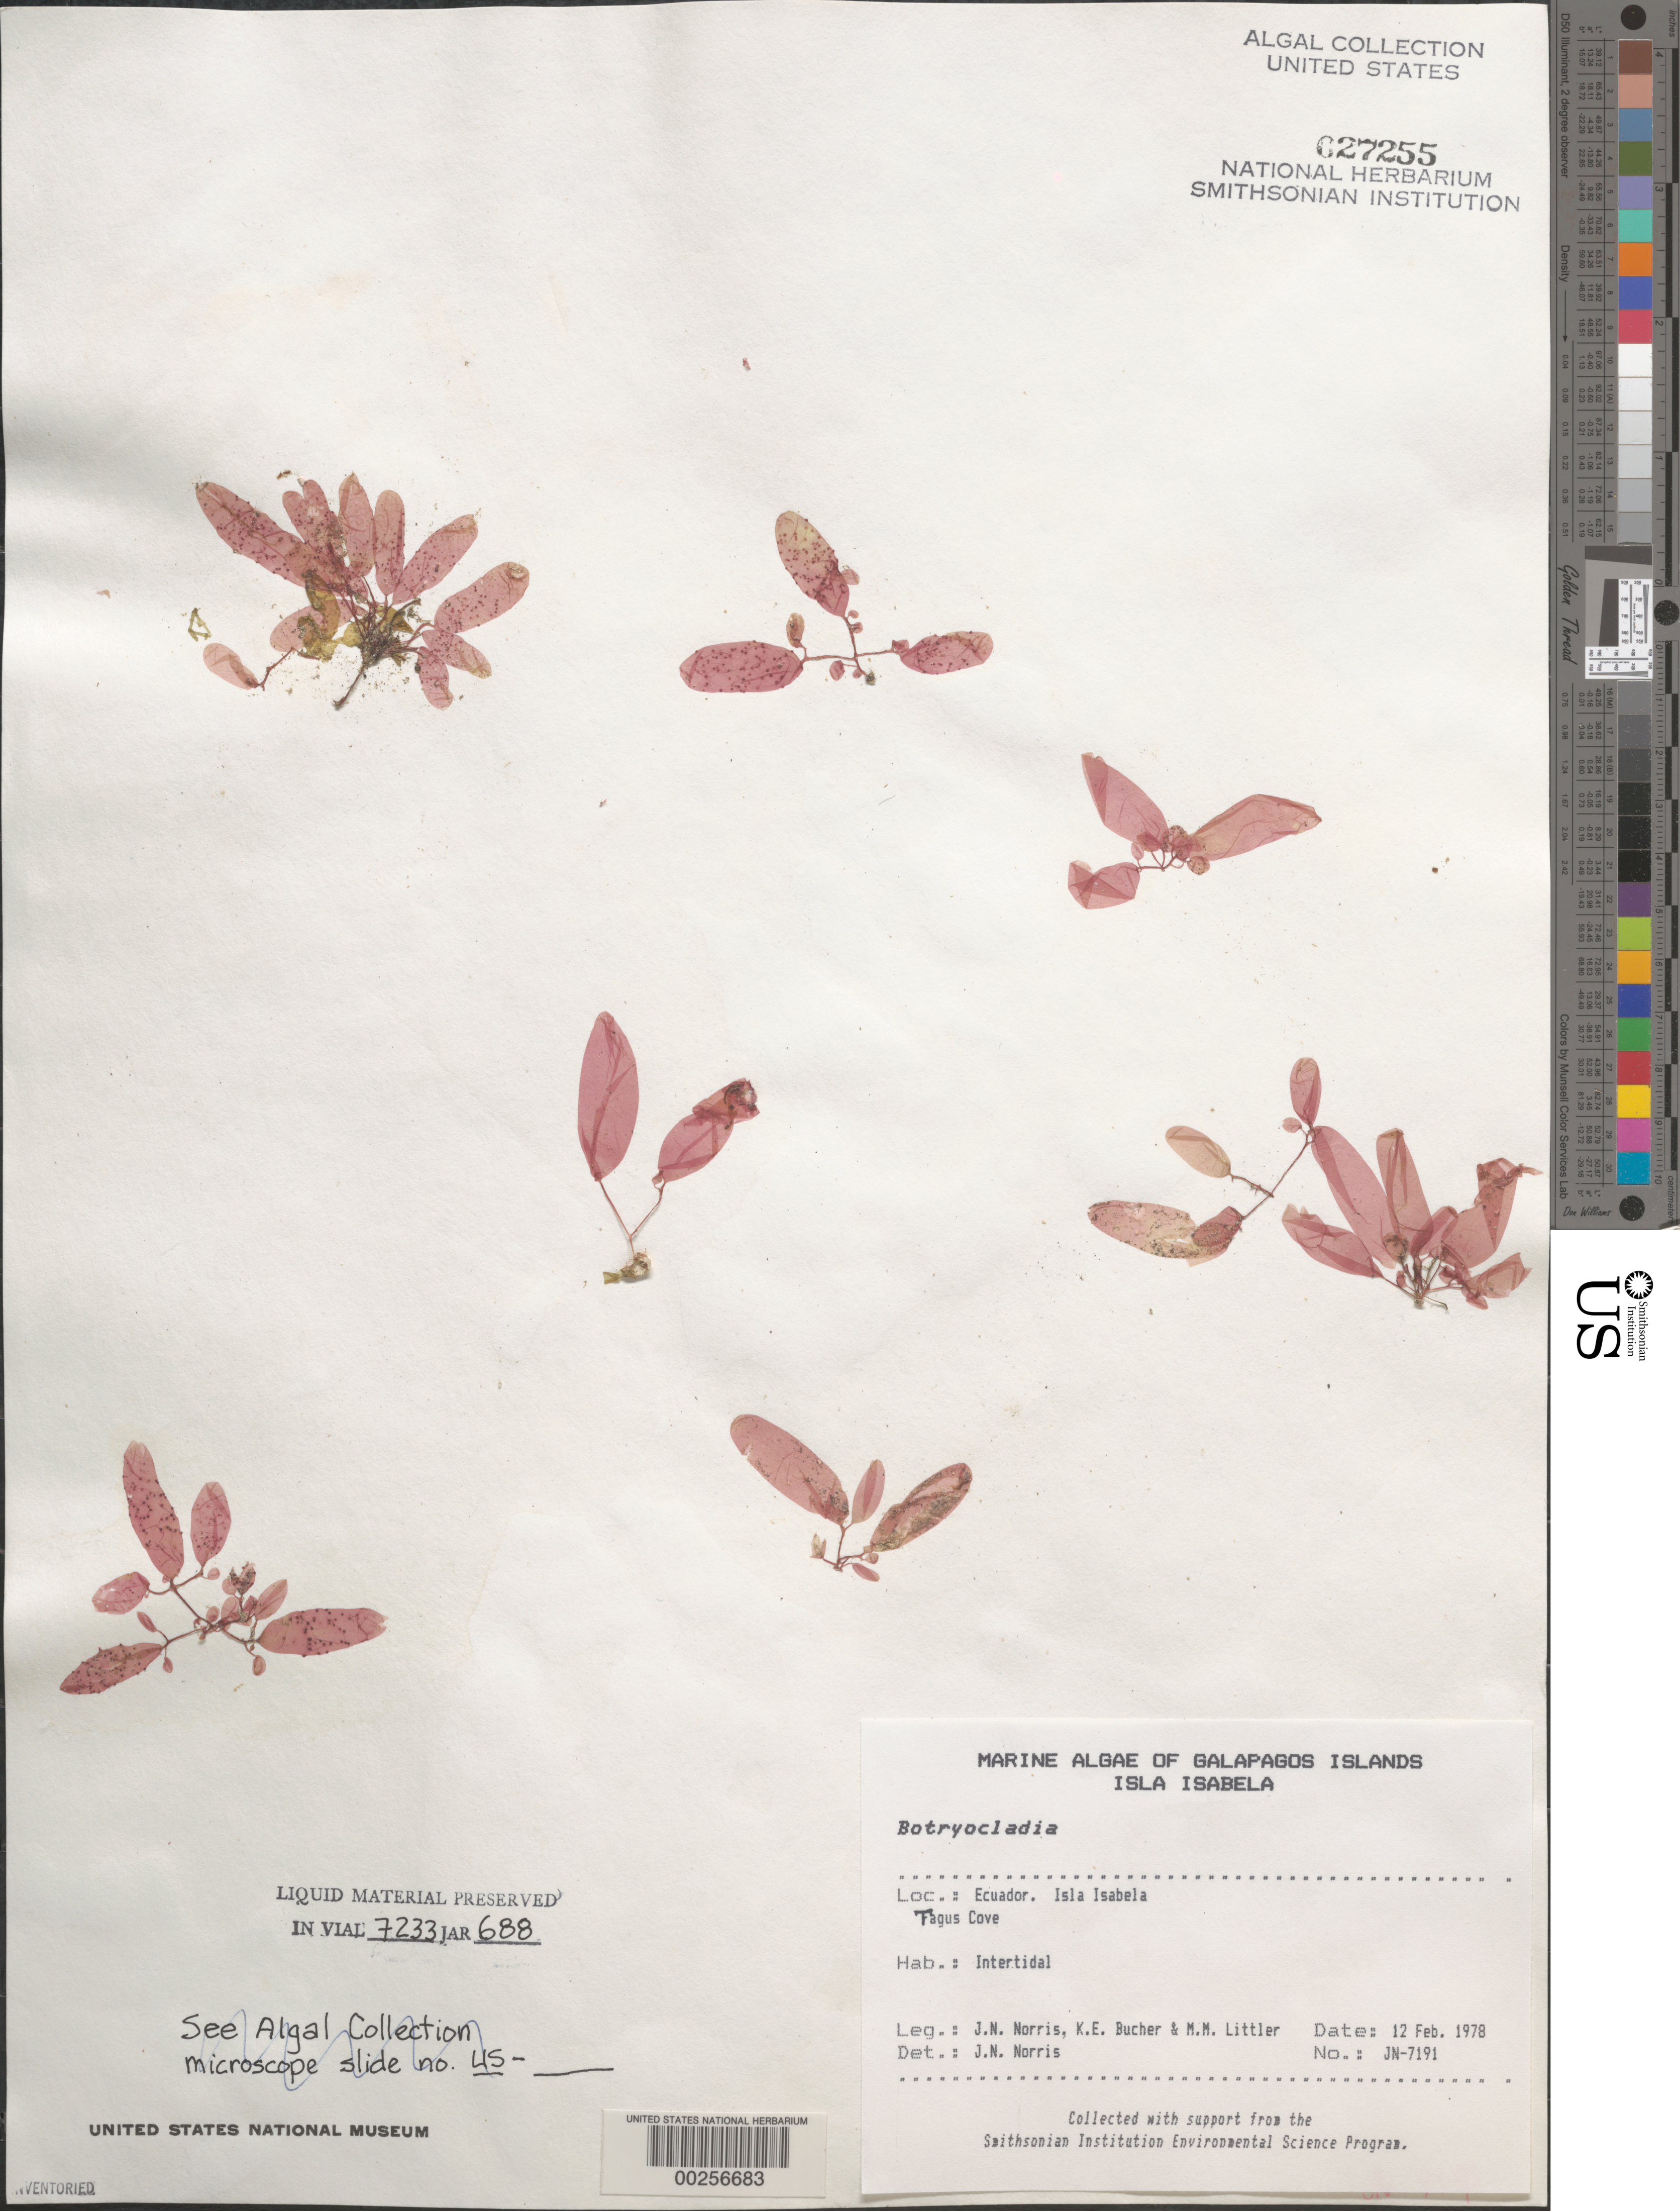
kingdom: Plantae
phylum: Rhodophyta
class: Florideophyceae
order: Rhodymeniales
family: Rhodymeniaceae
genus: Botryocladia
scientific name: Botryocladia sp.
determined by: Norris, James N.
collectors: J. N. Norris, K. E. Bucher & M. M. Littler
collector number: JN-7191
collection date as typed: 12 Feb 1978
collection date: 1978-02-12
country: Ecuador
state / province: Colón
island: Isabela [Albemarle]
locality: Tagus Cove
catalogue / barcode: US 27255